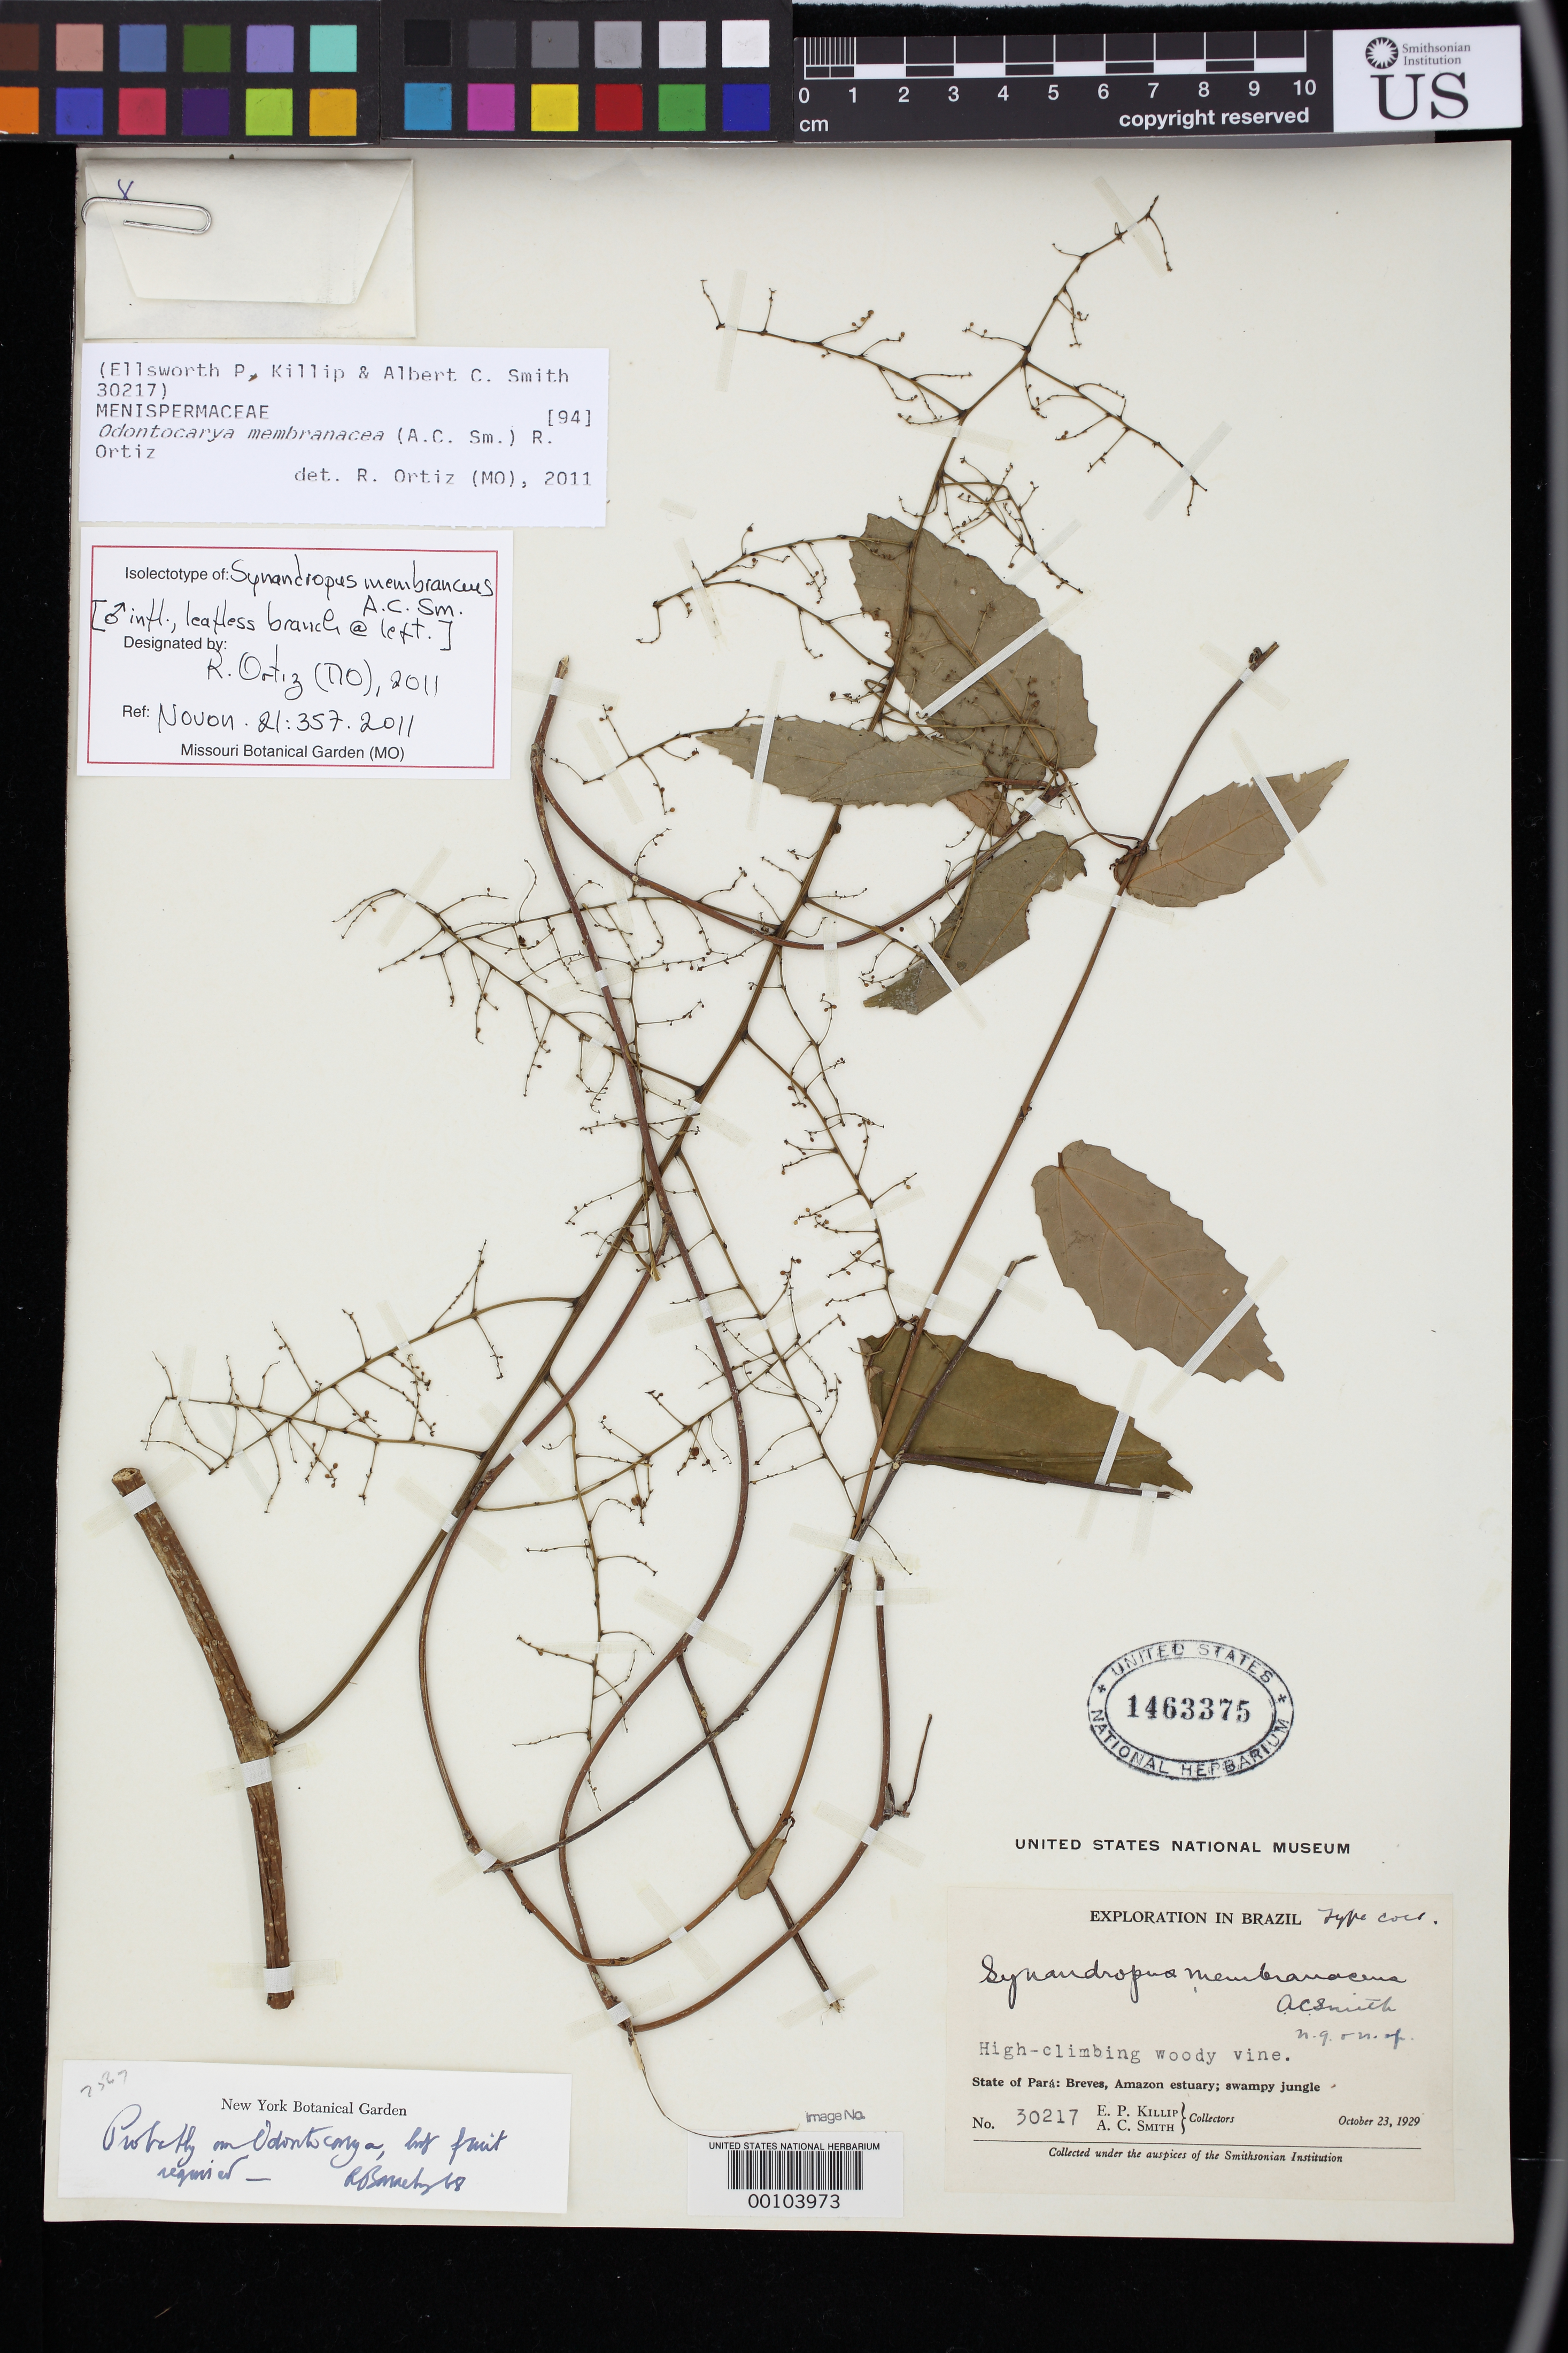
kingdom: Plantae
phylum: Tracheophyta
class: Magnoliopsida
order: Ranunculales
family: Menispermaceae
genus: Synandropus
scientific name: Synandropus membranaceus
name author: A.C. Sm.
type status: Isolectotype; Type Collection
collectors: E. P. Killip & A. C. Smith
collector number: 30217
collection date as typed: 23 Oct 1929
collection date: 1929-10-23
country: Brazil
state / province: Pará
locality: Breves.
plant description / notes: According to Ortiz (2011, Novon 21: 357) the type gathering (including the holotype at NY) is a mixed collection representing 2 different plant families. As cited and annotated, the isolectotype is the male inflorescence and leafless branch on the left-hand side of the sheet; the leafy stems belong to Euphorbiaceae (Tragia sp.?).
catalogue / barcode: US 1463375